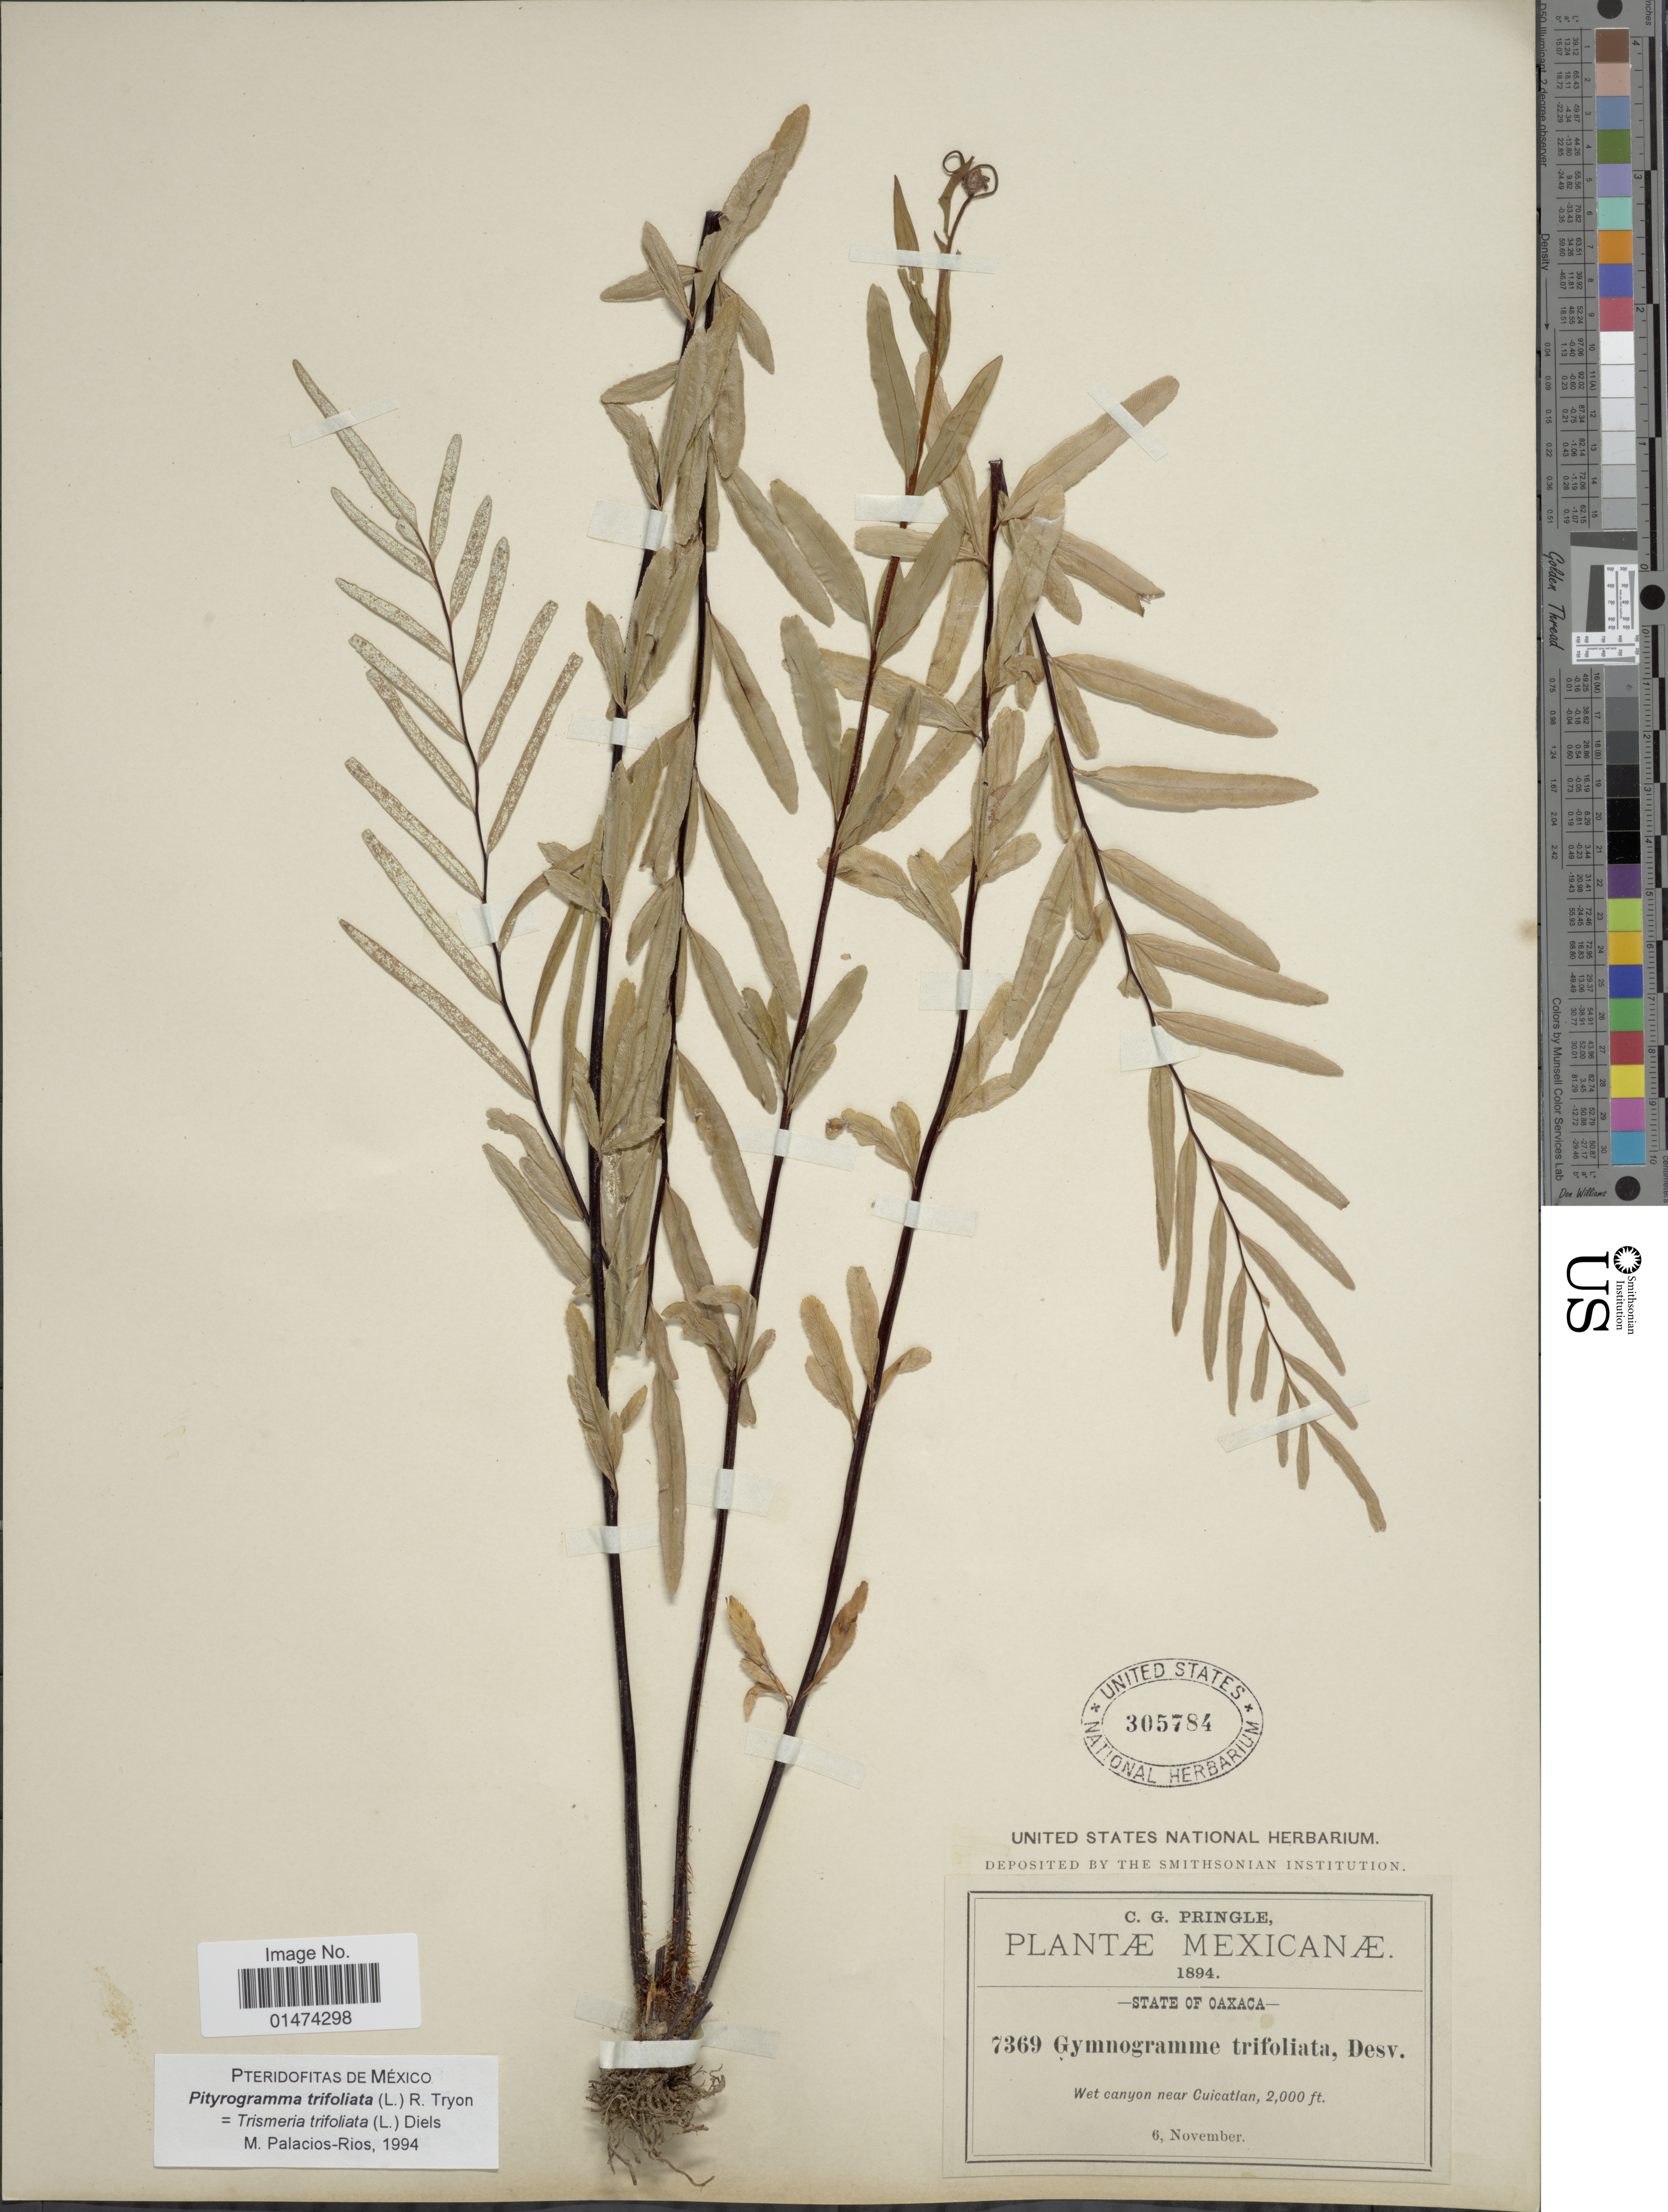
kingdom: Plantae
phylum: Tracheophyta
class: Polypodiopsida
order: Polypodiales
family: Pteridaceae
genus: Pityrogramma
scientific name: Pityrogramma trifoliata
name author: (L.) R.M. Tryon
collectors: C. G. Pringle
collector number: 7369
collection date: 1894-11-06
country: Mexico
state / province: Oaxaca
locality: Wet canyon near Cuicatlan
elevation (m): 610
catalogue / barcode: US 305784